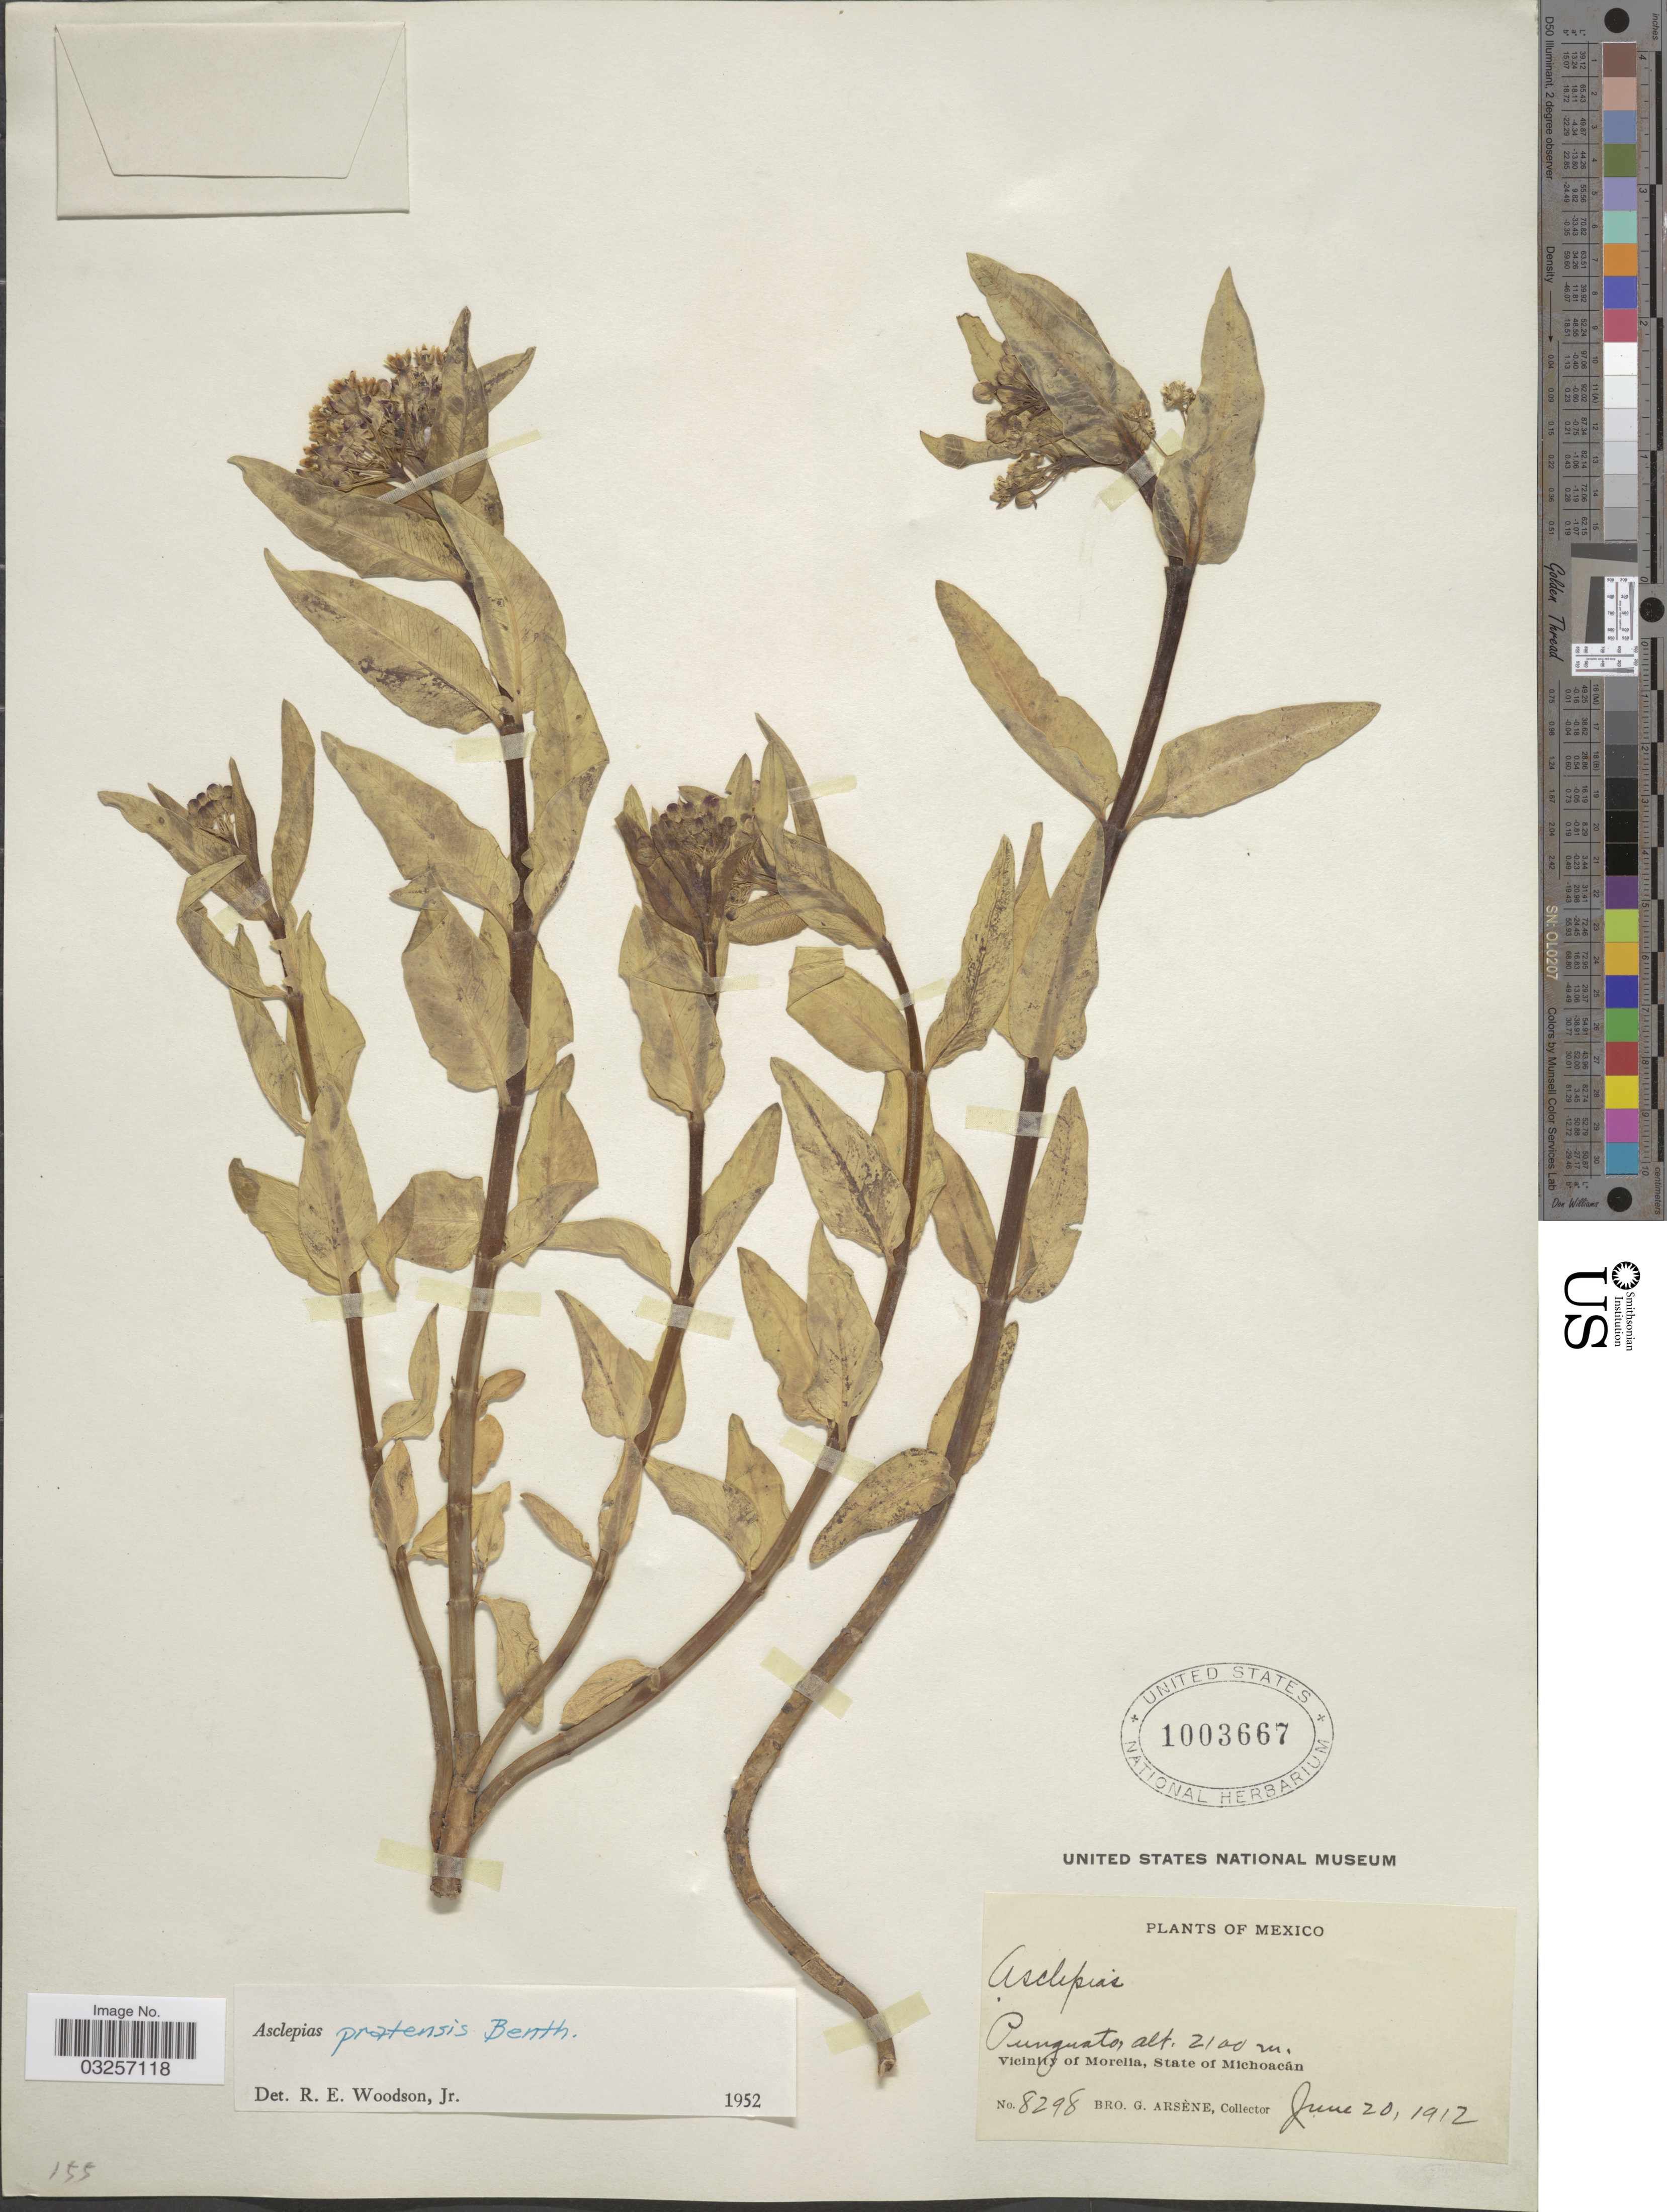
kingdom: Plantae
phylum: Tracheophyta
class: Magnoliopsida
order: Gentianales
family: Apocynaceae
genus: Asclepias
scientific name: Asclepias pratensis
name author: Benth.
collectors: Bro. G. Arsène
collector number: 8298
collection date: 1912-06-20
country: Mexico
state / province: Michoacán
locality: Punguato. Vicinity of Morelia.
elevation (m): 2100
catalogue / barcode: US 1003667